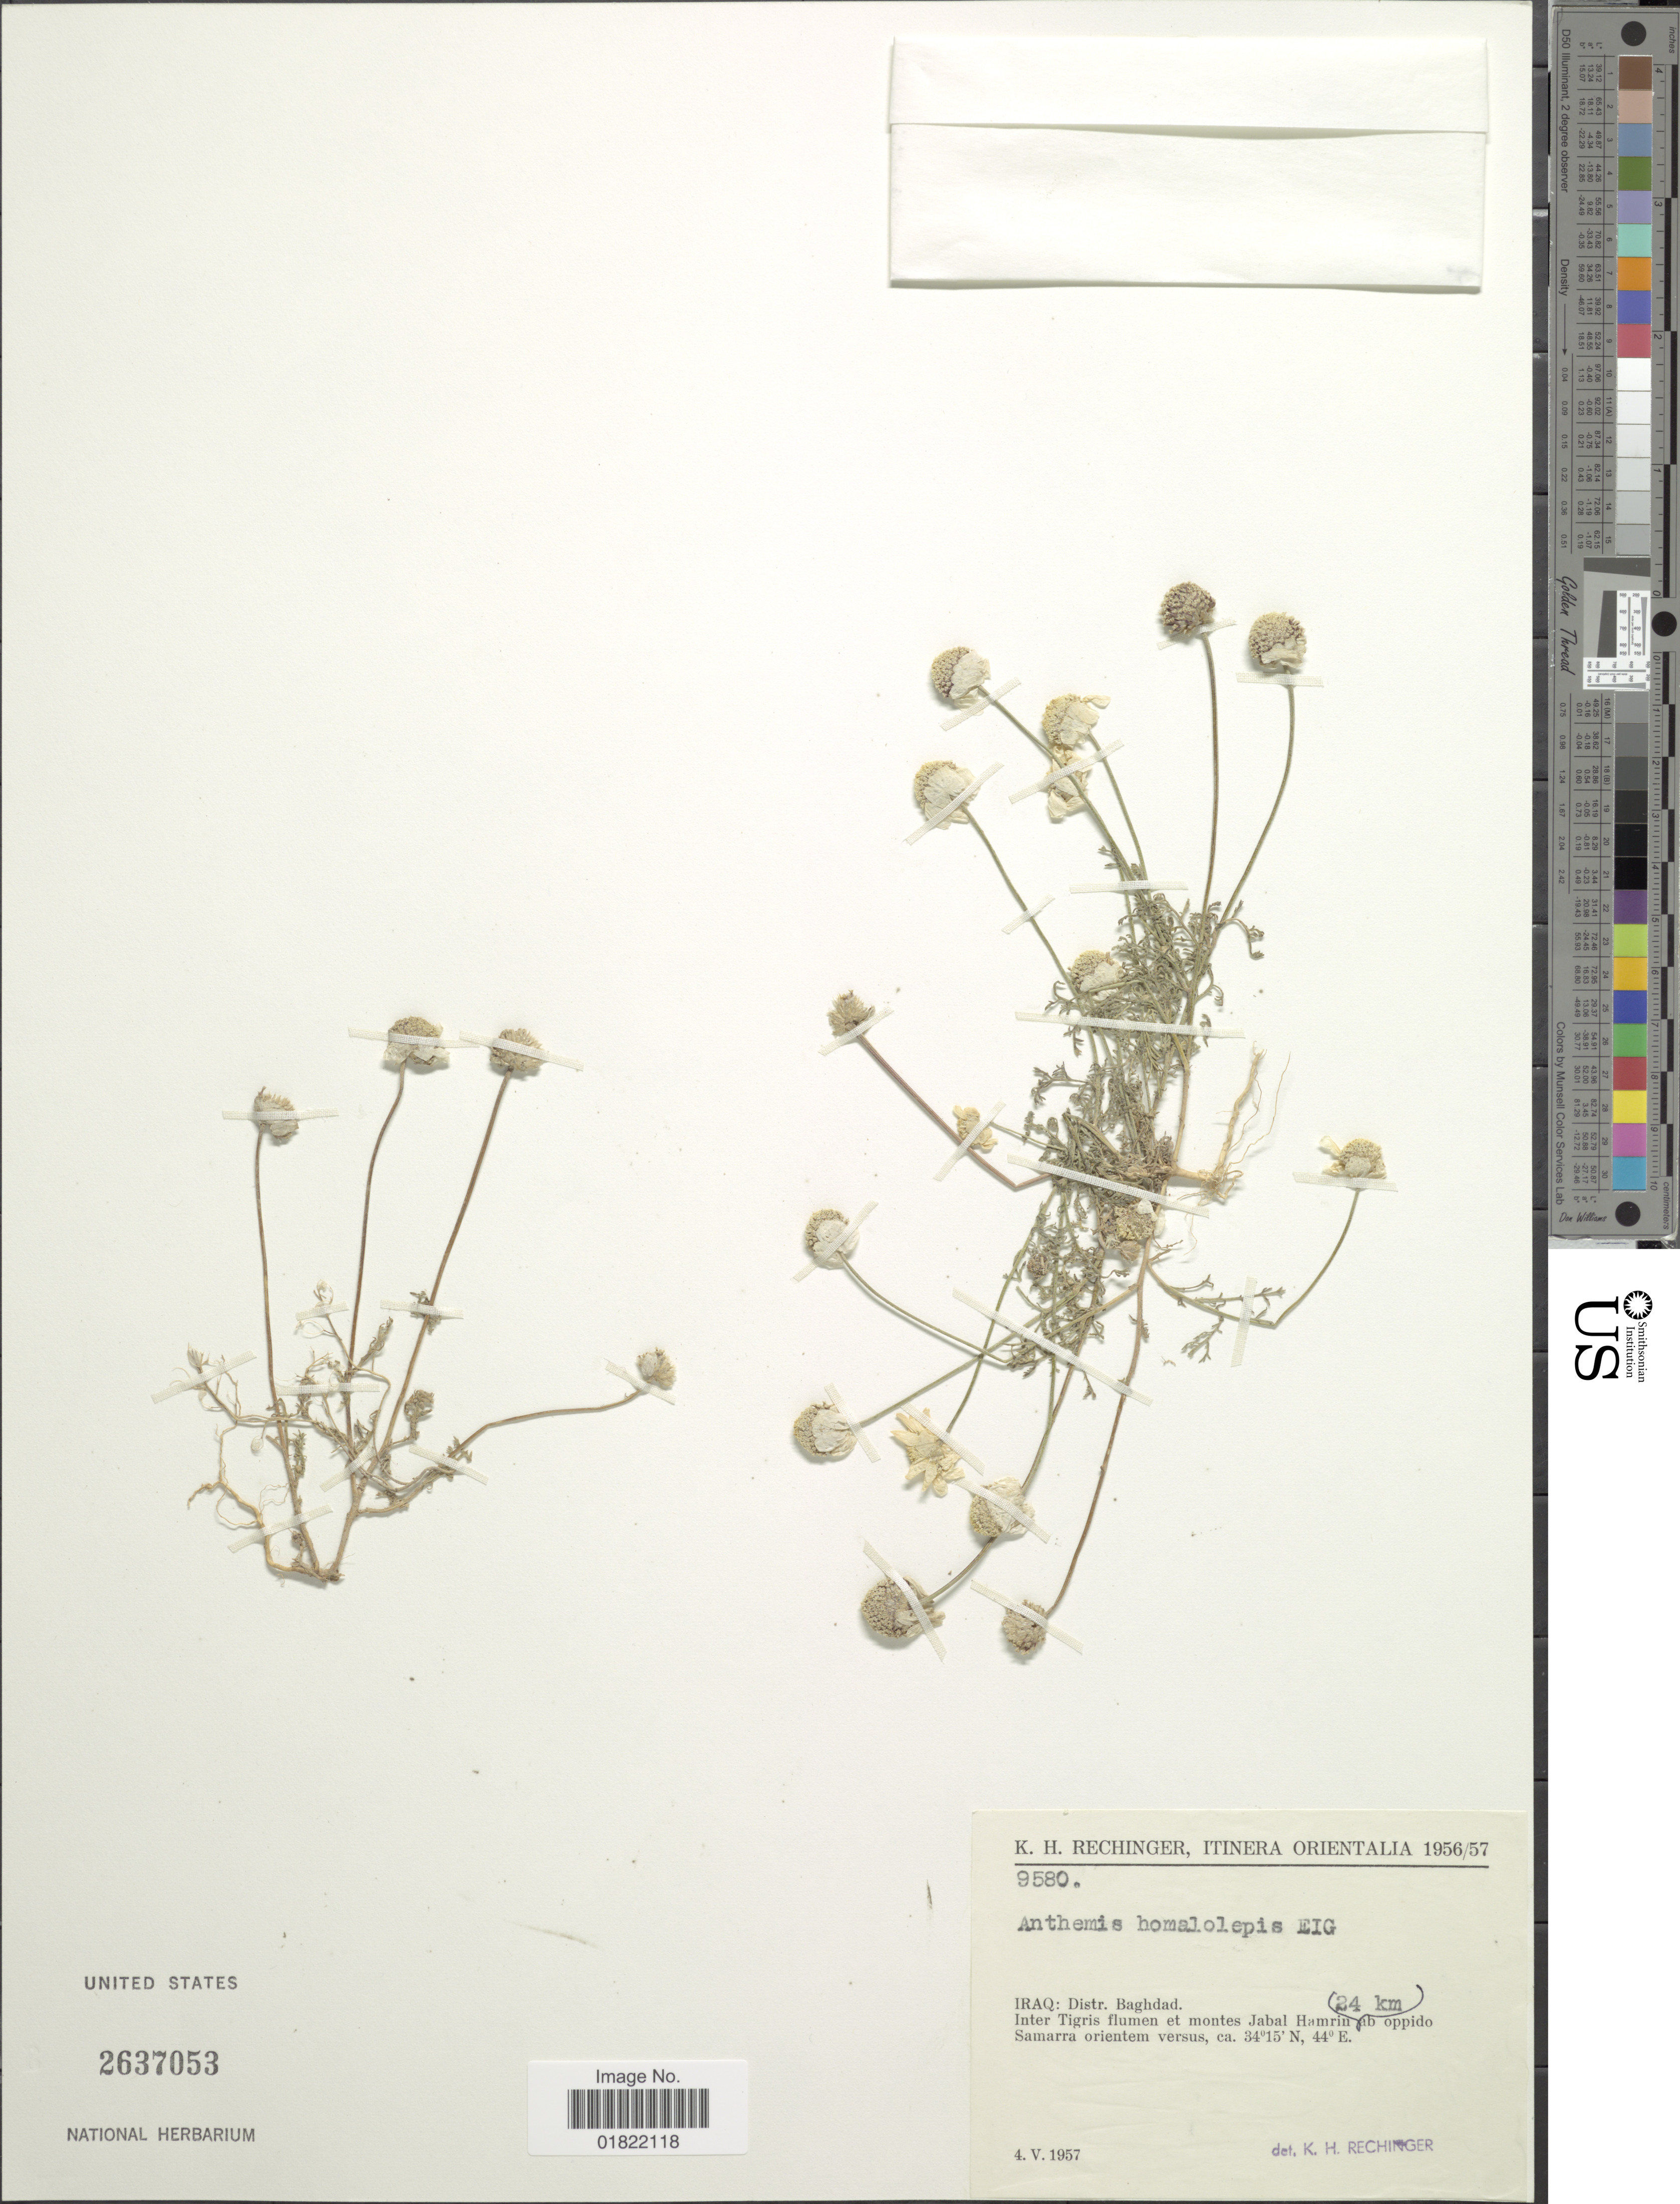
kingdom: Plantae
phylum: Tracheophyta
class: Magnoliopsida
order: Asterales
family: Asteraceae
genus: Anthemis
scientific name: Anthemis homalolepis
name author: Eig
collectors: K. H. Rechinger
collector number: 9580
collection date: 1957-05-04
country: Iraq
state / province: Baghdad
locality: Inter Tigris et montes Jabal Hamrin 24 km ab oppido Samarra orientem versus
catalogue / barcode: US 2637053